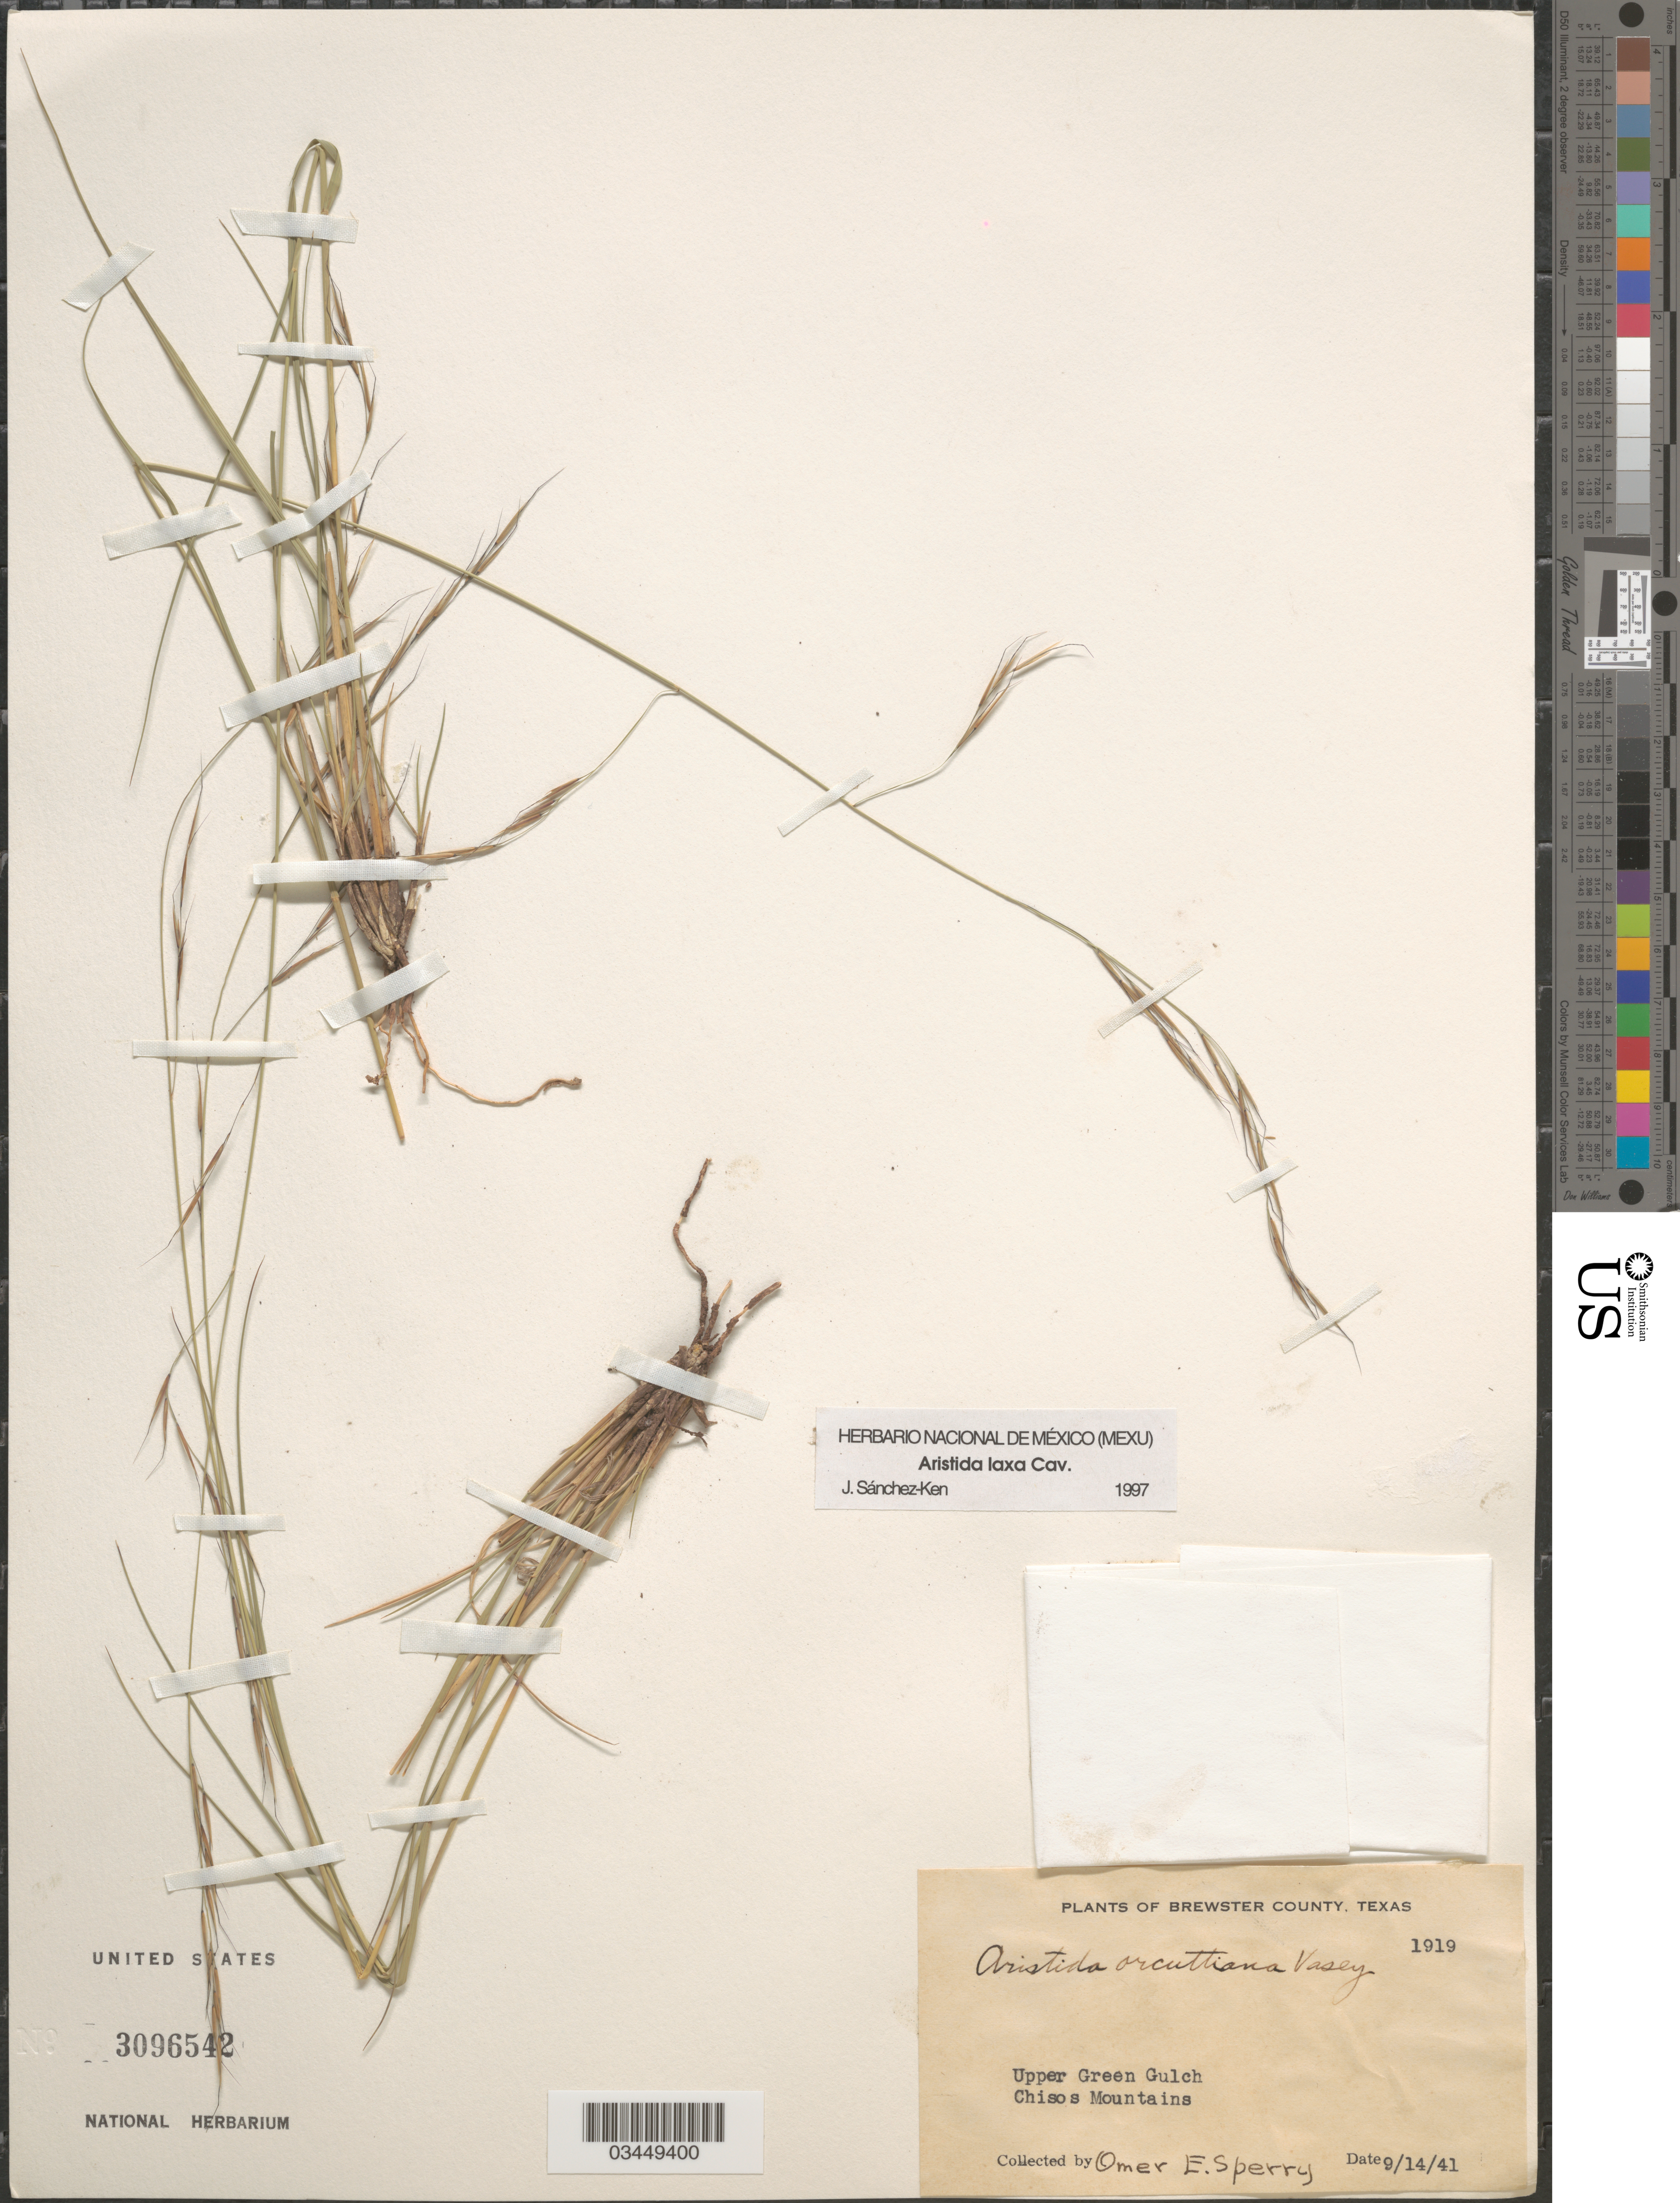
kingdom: Plantae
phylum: Tracheophyta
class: Liliopsida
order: Poales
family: Poaceae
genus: Aristida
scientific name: Aristida laxa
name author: Cav.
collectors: O. E. Sperry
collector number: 1919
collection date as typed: Transcribed d/m/y: 14/9/41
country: United States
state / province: Texas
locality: Brewster County. Upper Green Gulch. Chisos Mountains.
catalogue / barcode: US 3096542